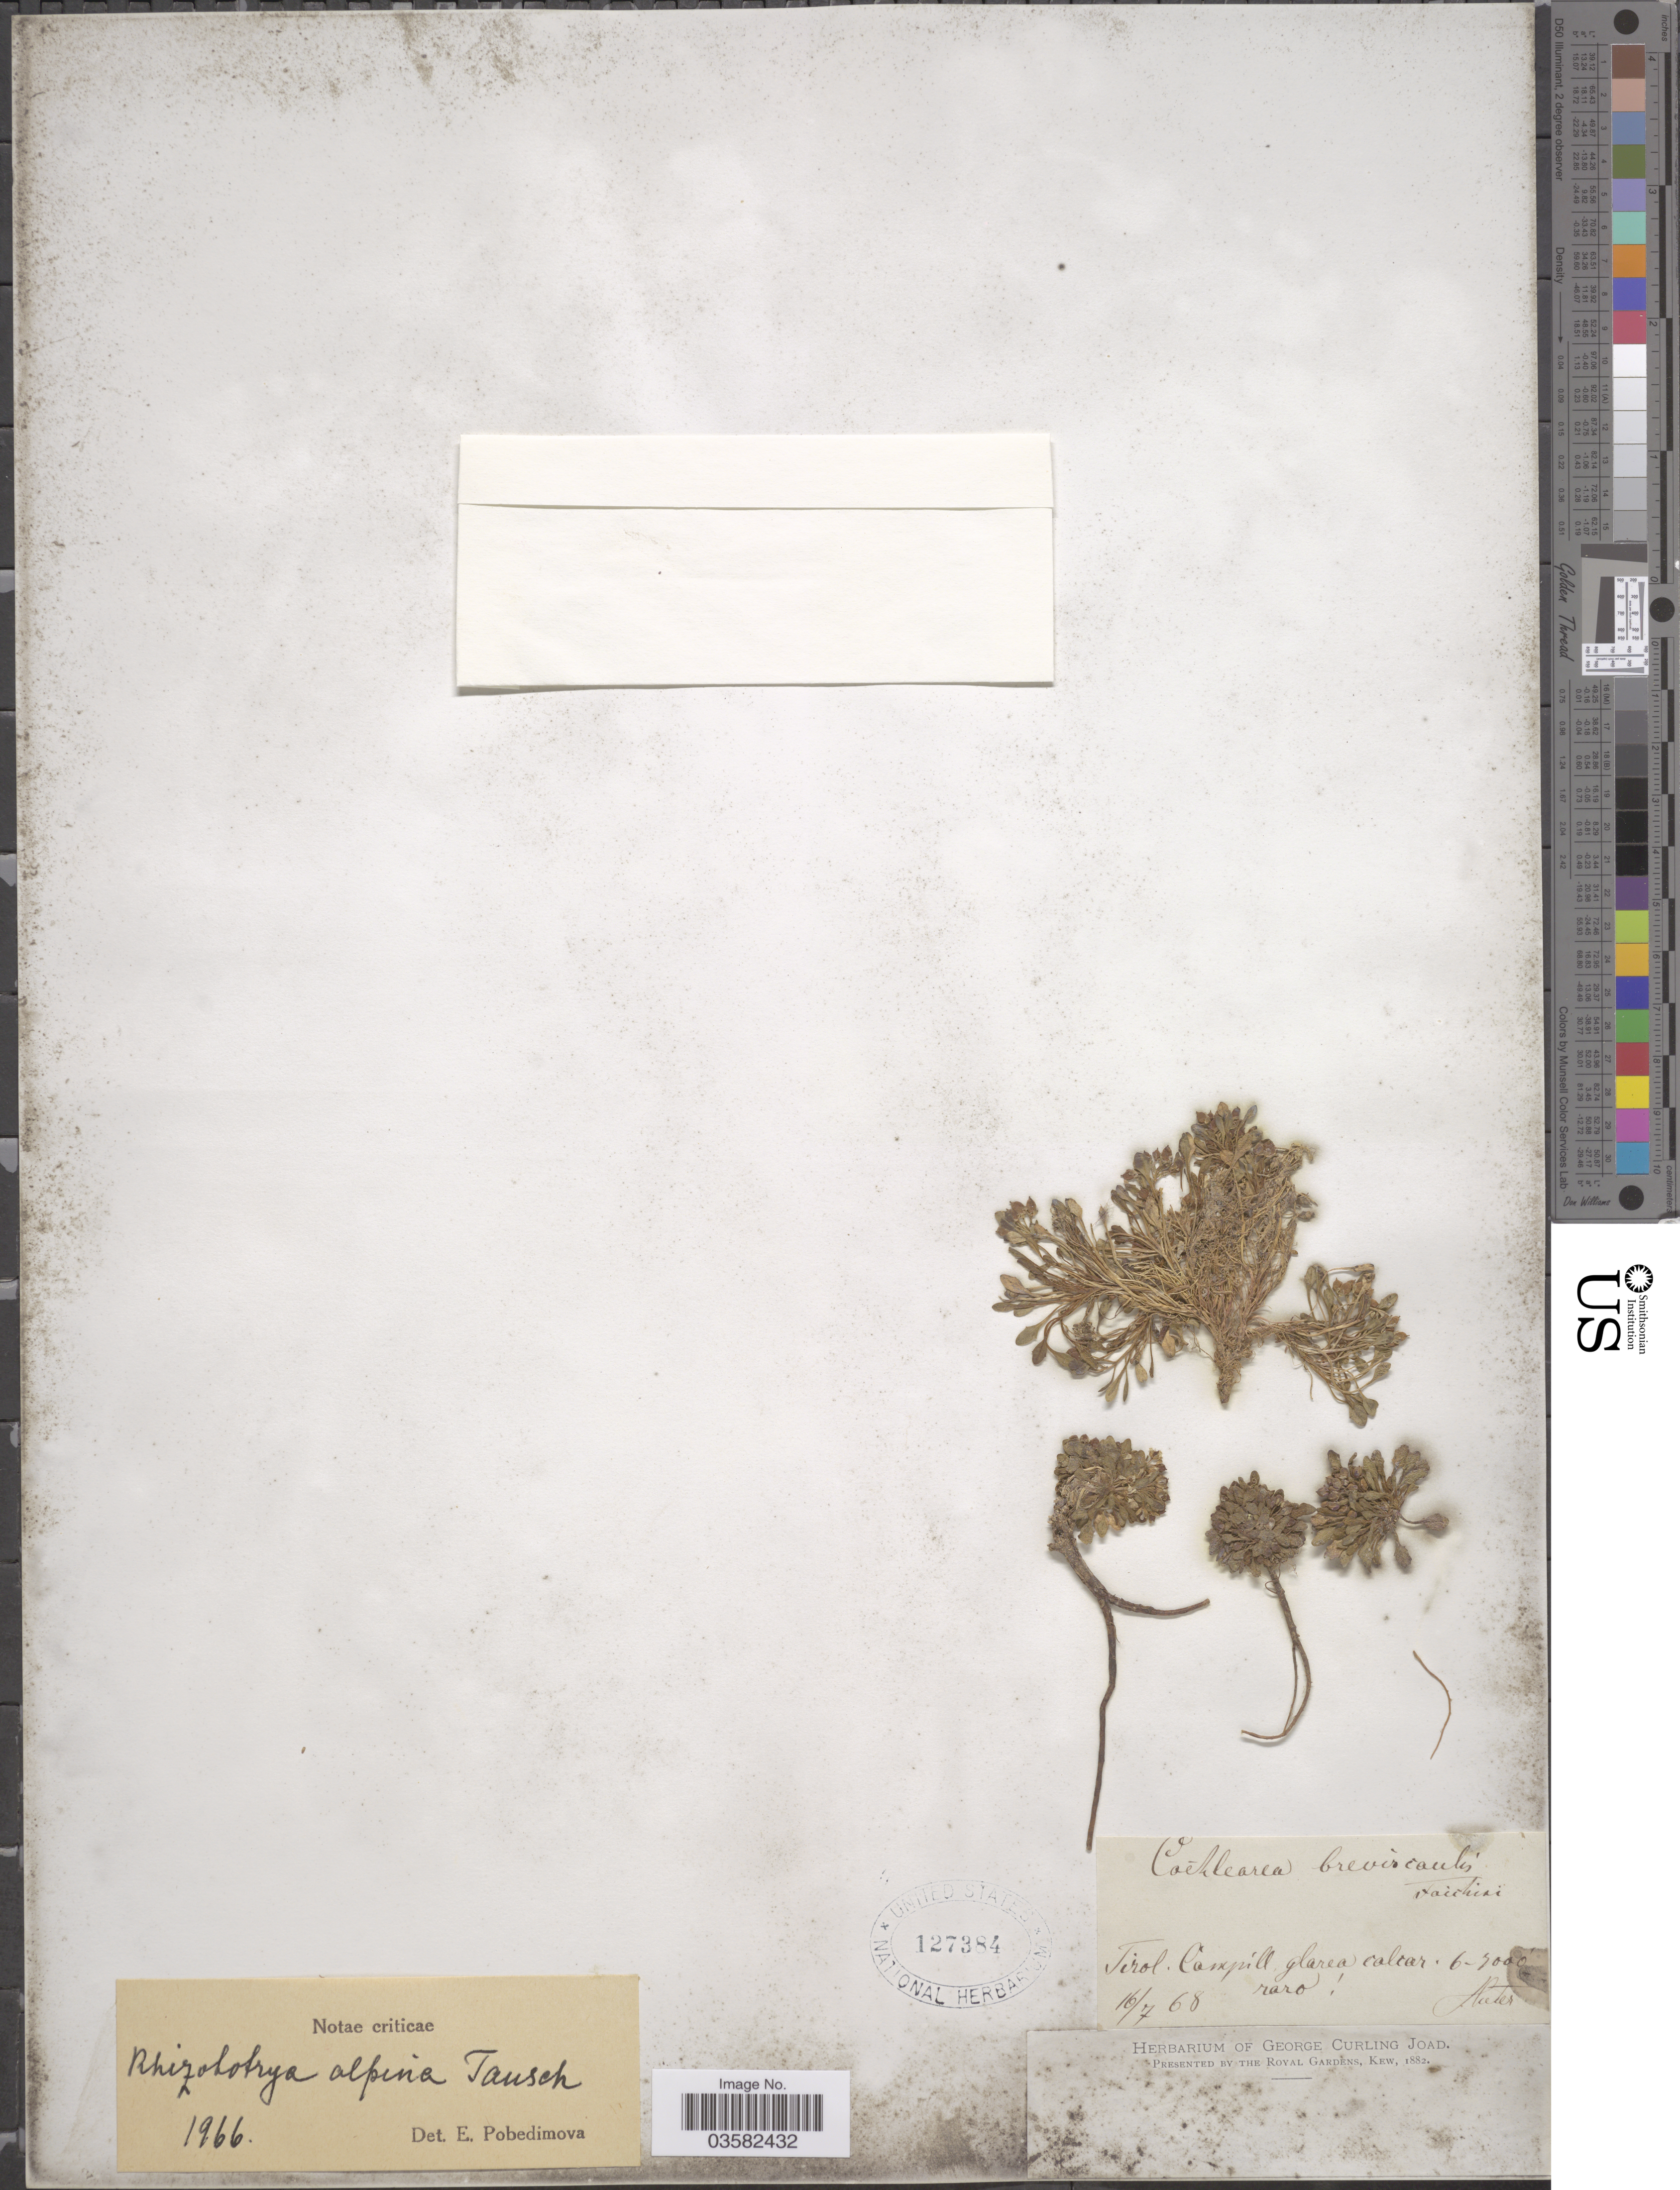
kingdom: Plantae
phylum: Tracheophyta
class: Magnoliopsida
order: Brassicales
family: Brassicaceae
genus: Kernera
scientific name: Kernera alpina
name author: (Tausch) Prantl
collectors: Slater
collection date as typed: Transcribed d/m/y: 16/7/68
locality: Tirol. Campill, glarea calcar.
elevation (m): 1829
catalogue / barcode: US 127384